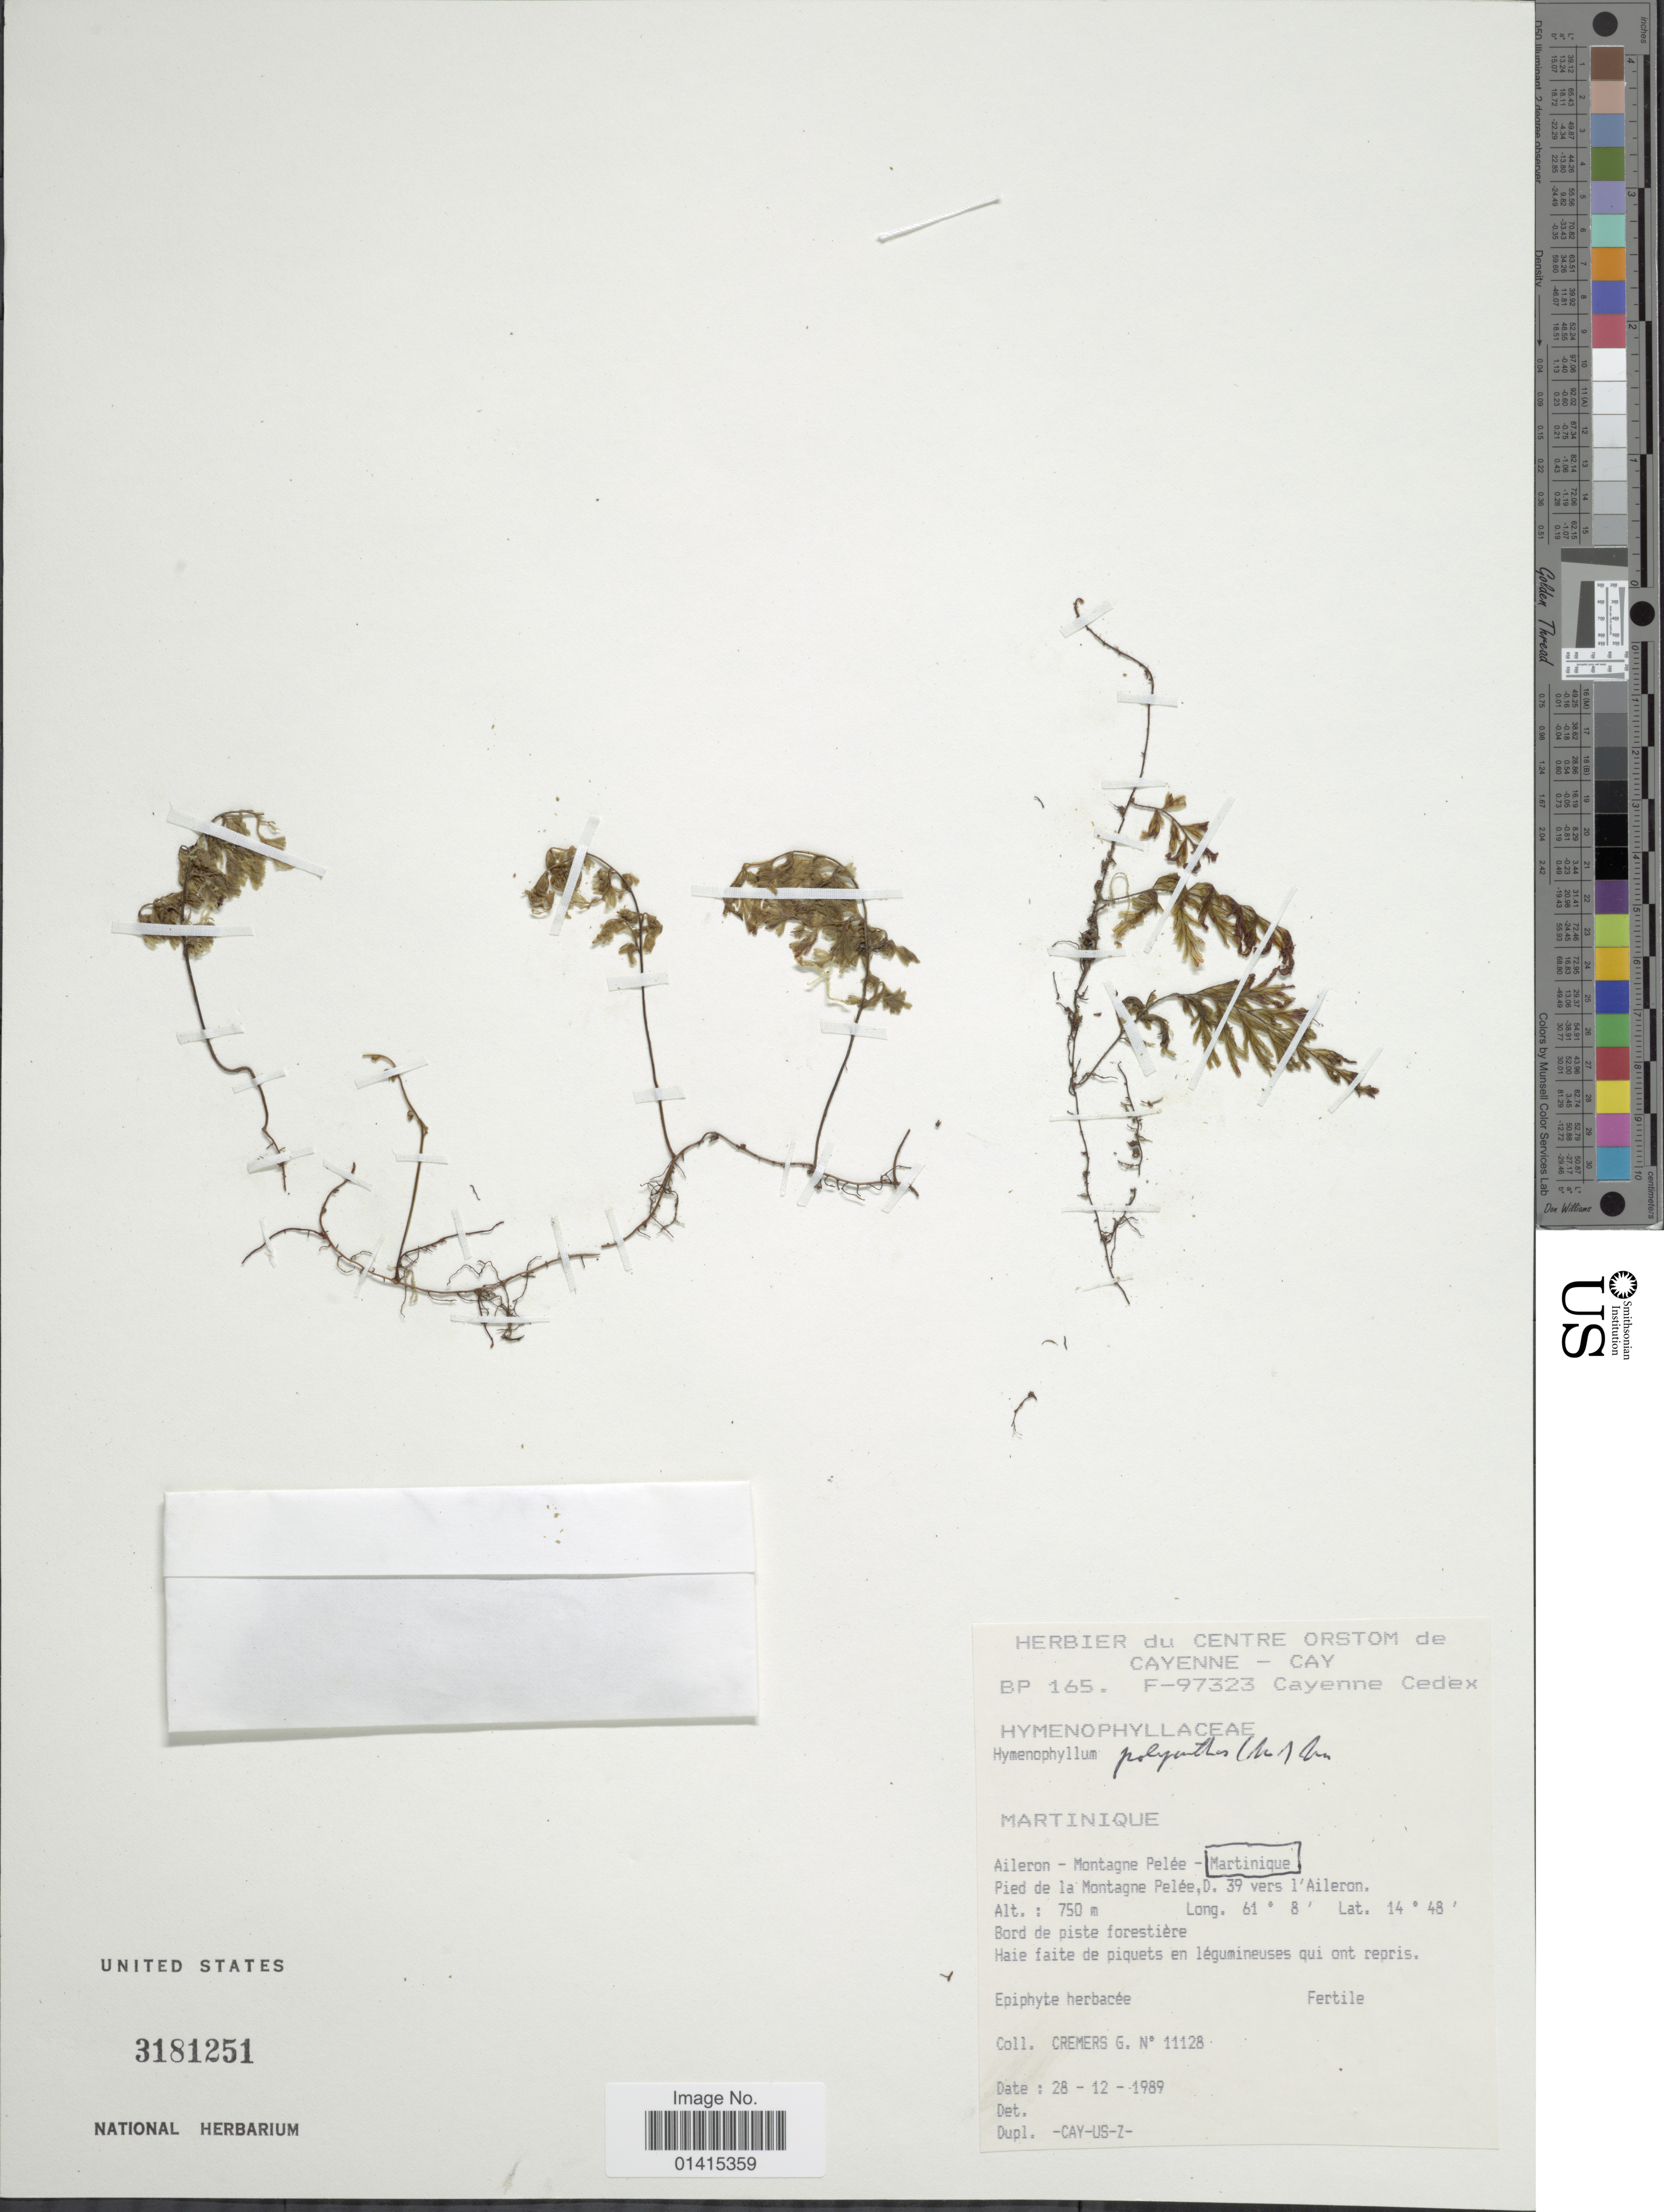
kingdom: Plantae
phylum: Tracheophyta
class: Polypodiopsida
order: Hymenophyllales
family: Hymenophyllaceae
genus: Hymenophyllum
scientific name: Hymenophyllum polyanthos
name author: (Sw.) Sw.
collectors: G. Cremers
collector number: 11128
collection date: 1989-12-28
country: Martinique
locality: Martinique, Aileron-Montagne Pelée-Martinique, pied de la Montagne Pelée, D/ 39 vers l'Aileron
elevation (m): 750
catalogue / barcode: US 3181251